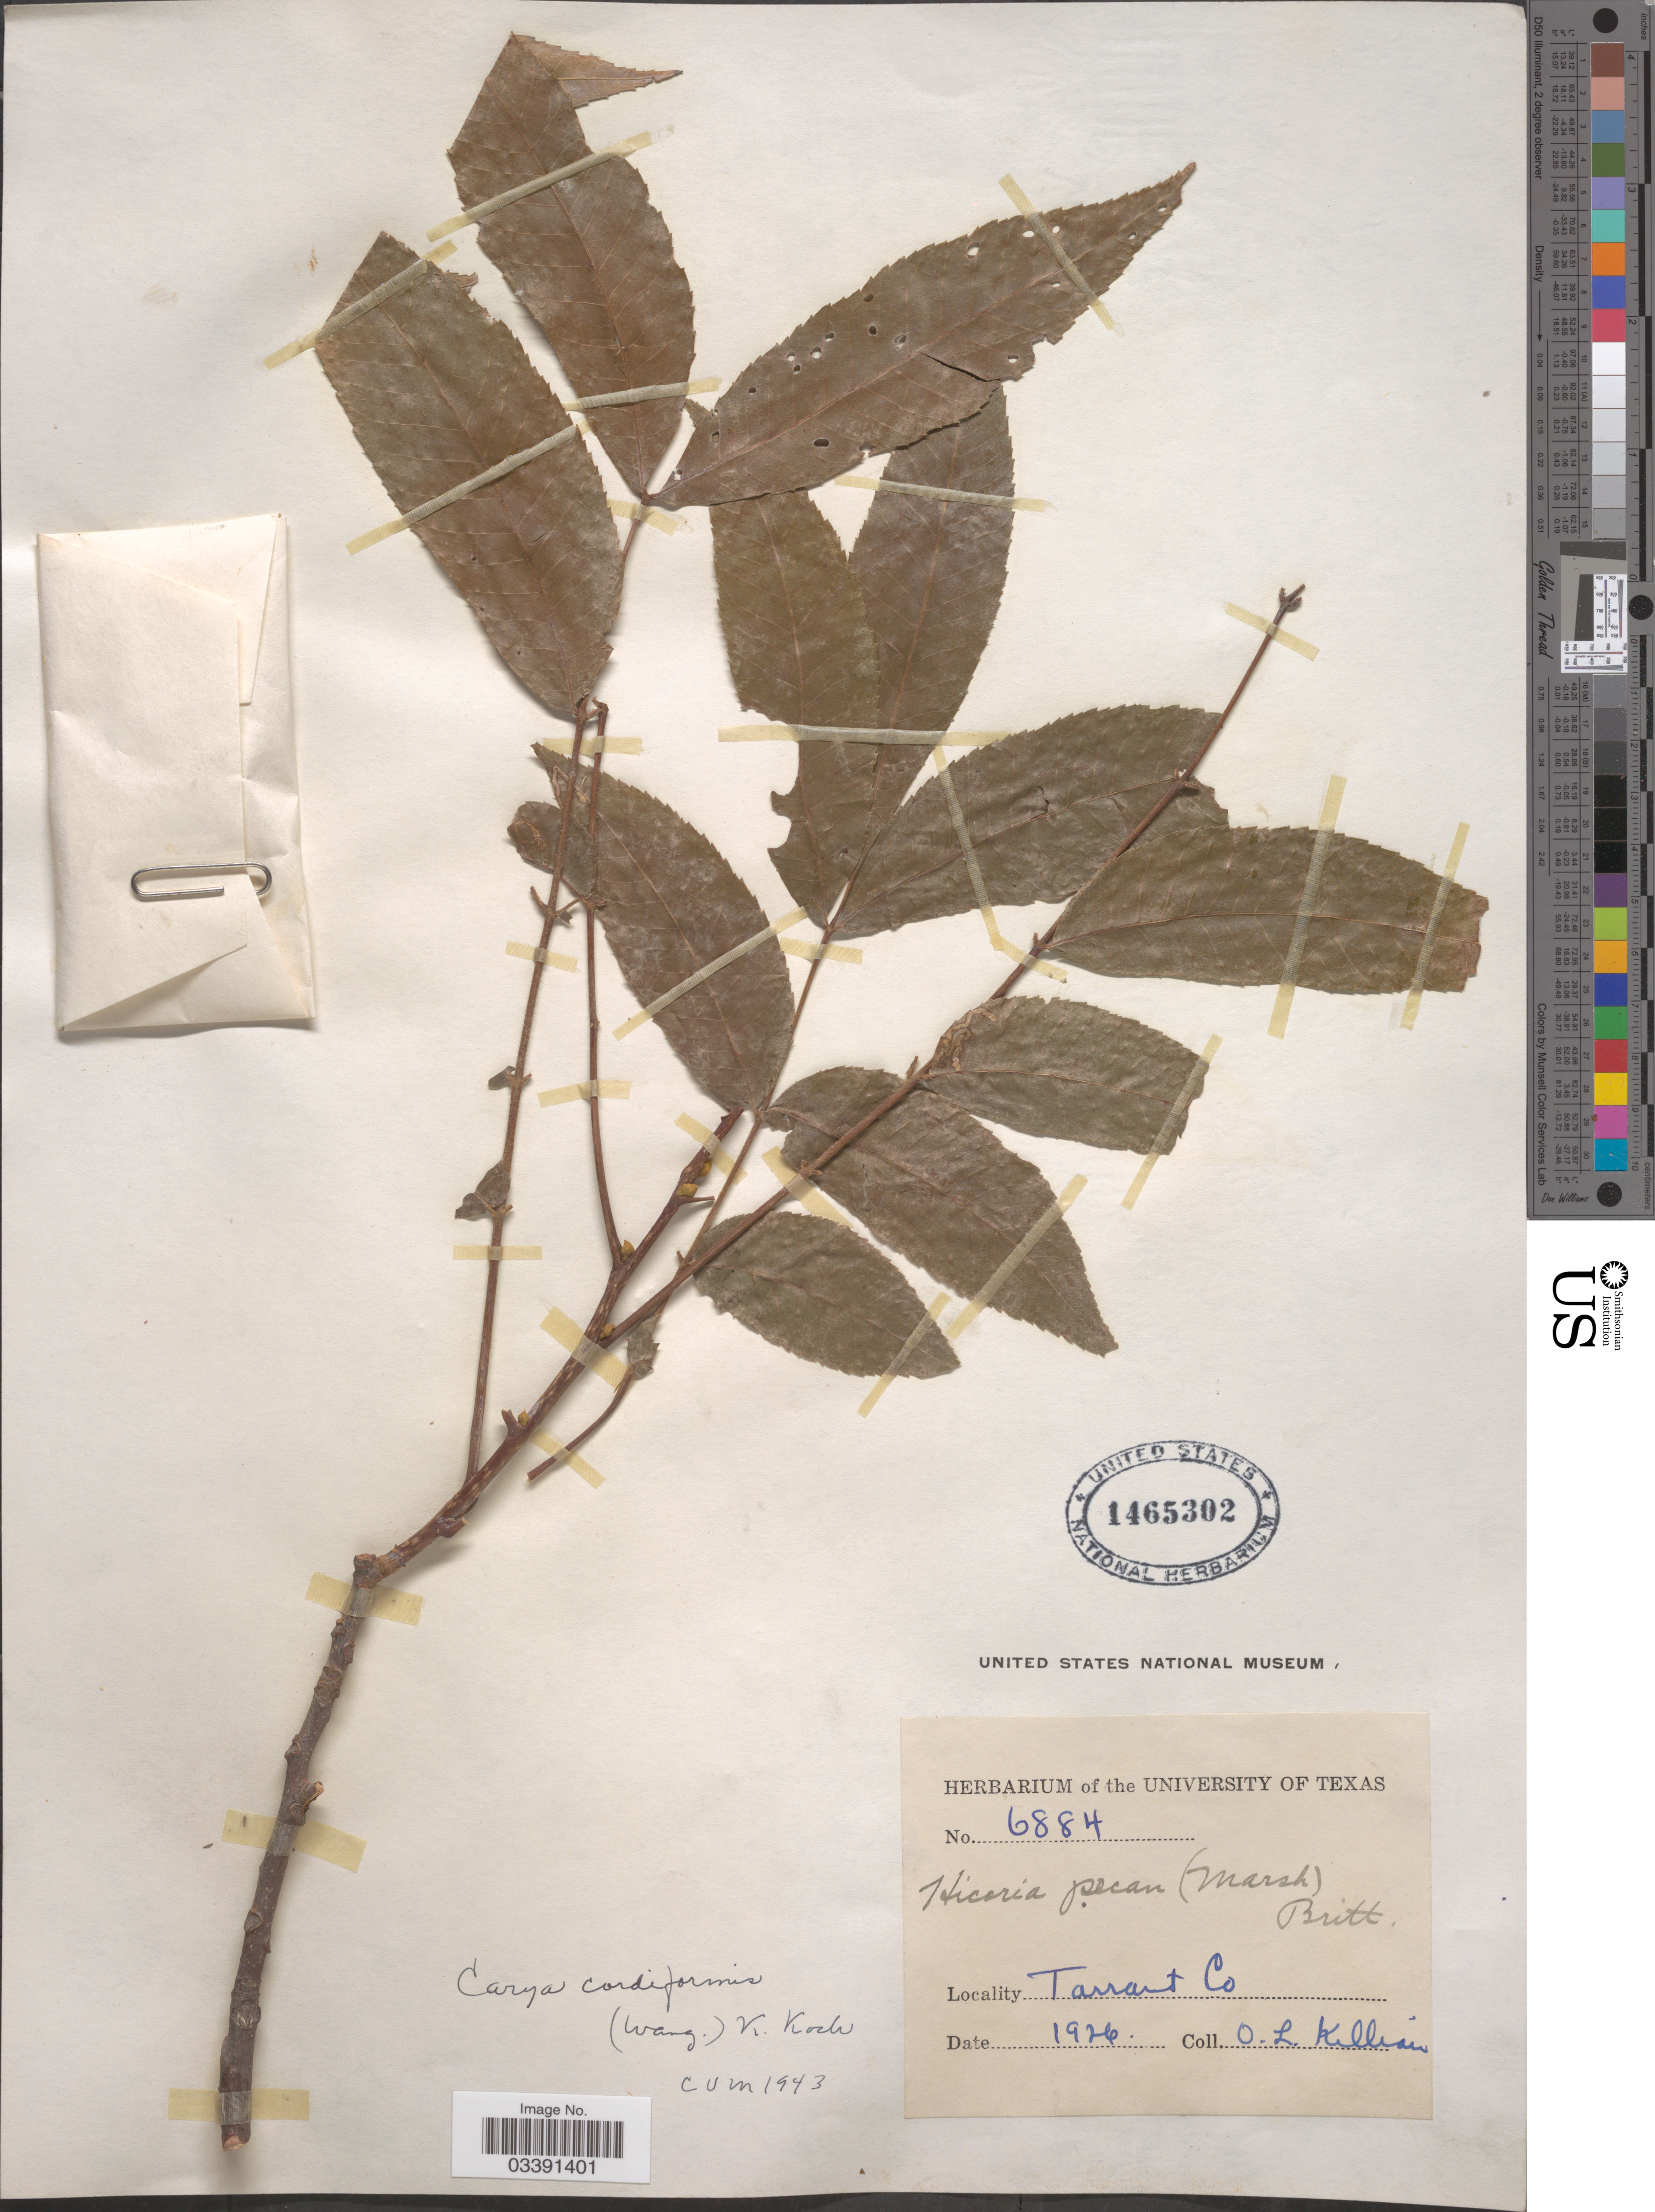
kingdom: Plantae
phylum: Tracheophyta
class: Magnoliopsida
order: Fagales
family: Juglandaceae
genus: Carya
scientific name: Carya cordiformis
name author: (Wangenh.) K. Koch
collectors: O. Killian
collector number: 6884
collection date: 1926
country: United States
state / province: Texas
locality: Tarrant Co.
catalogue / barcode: US 1465302